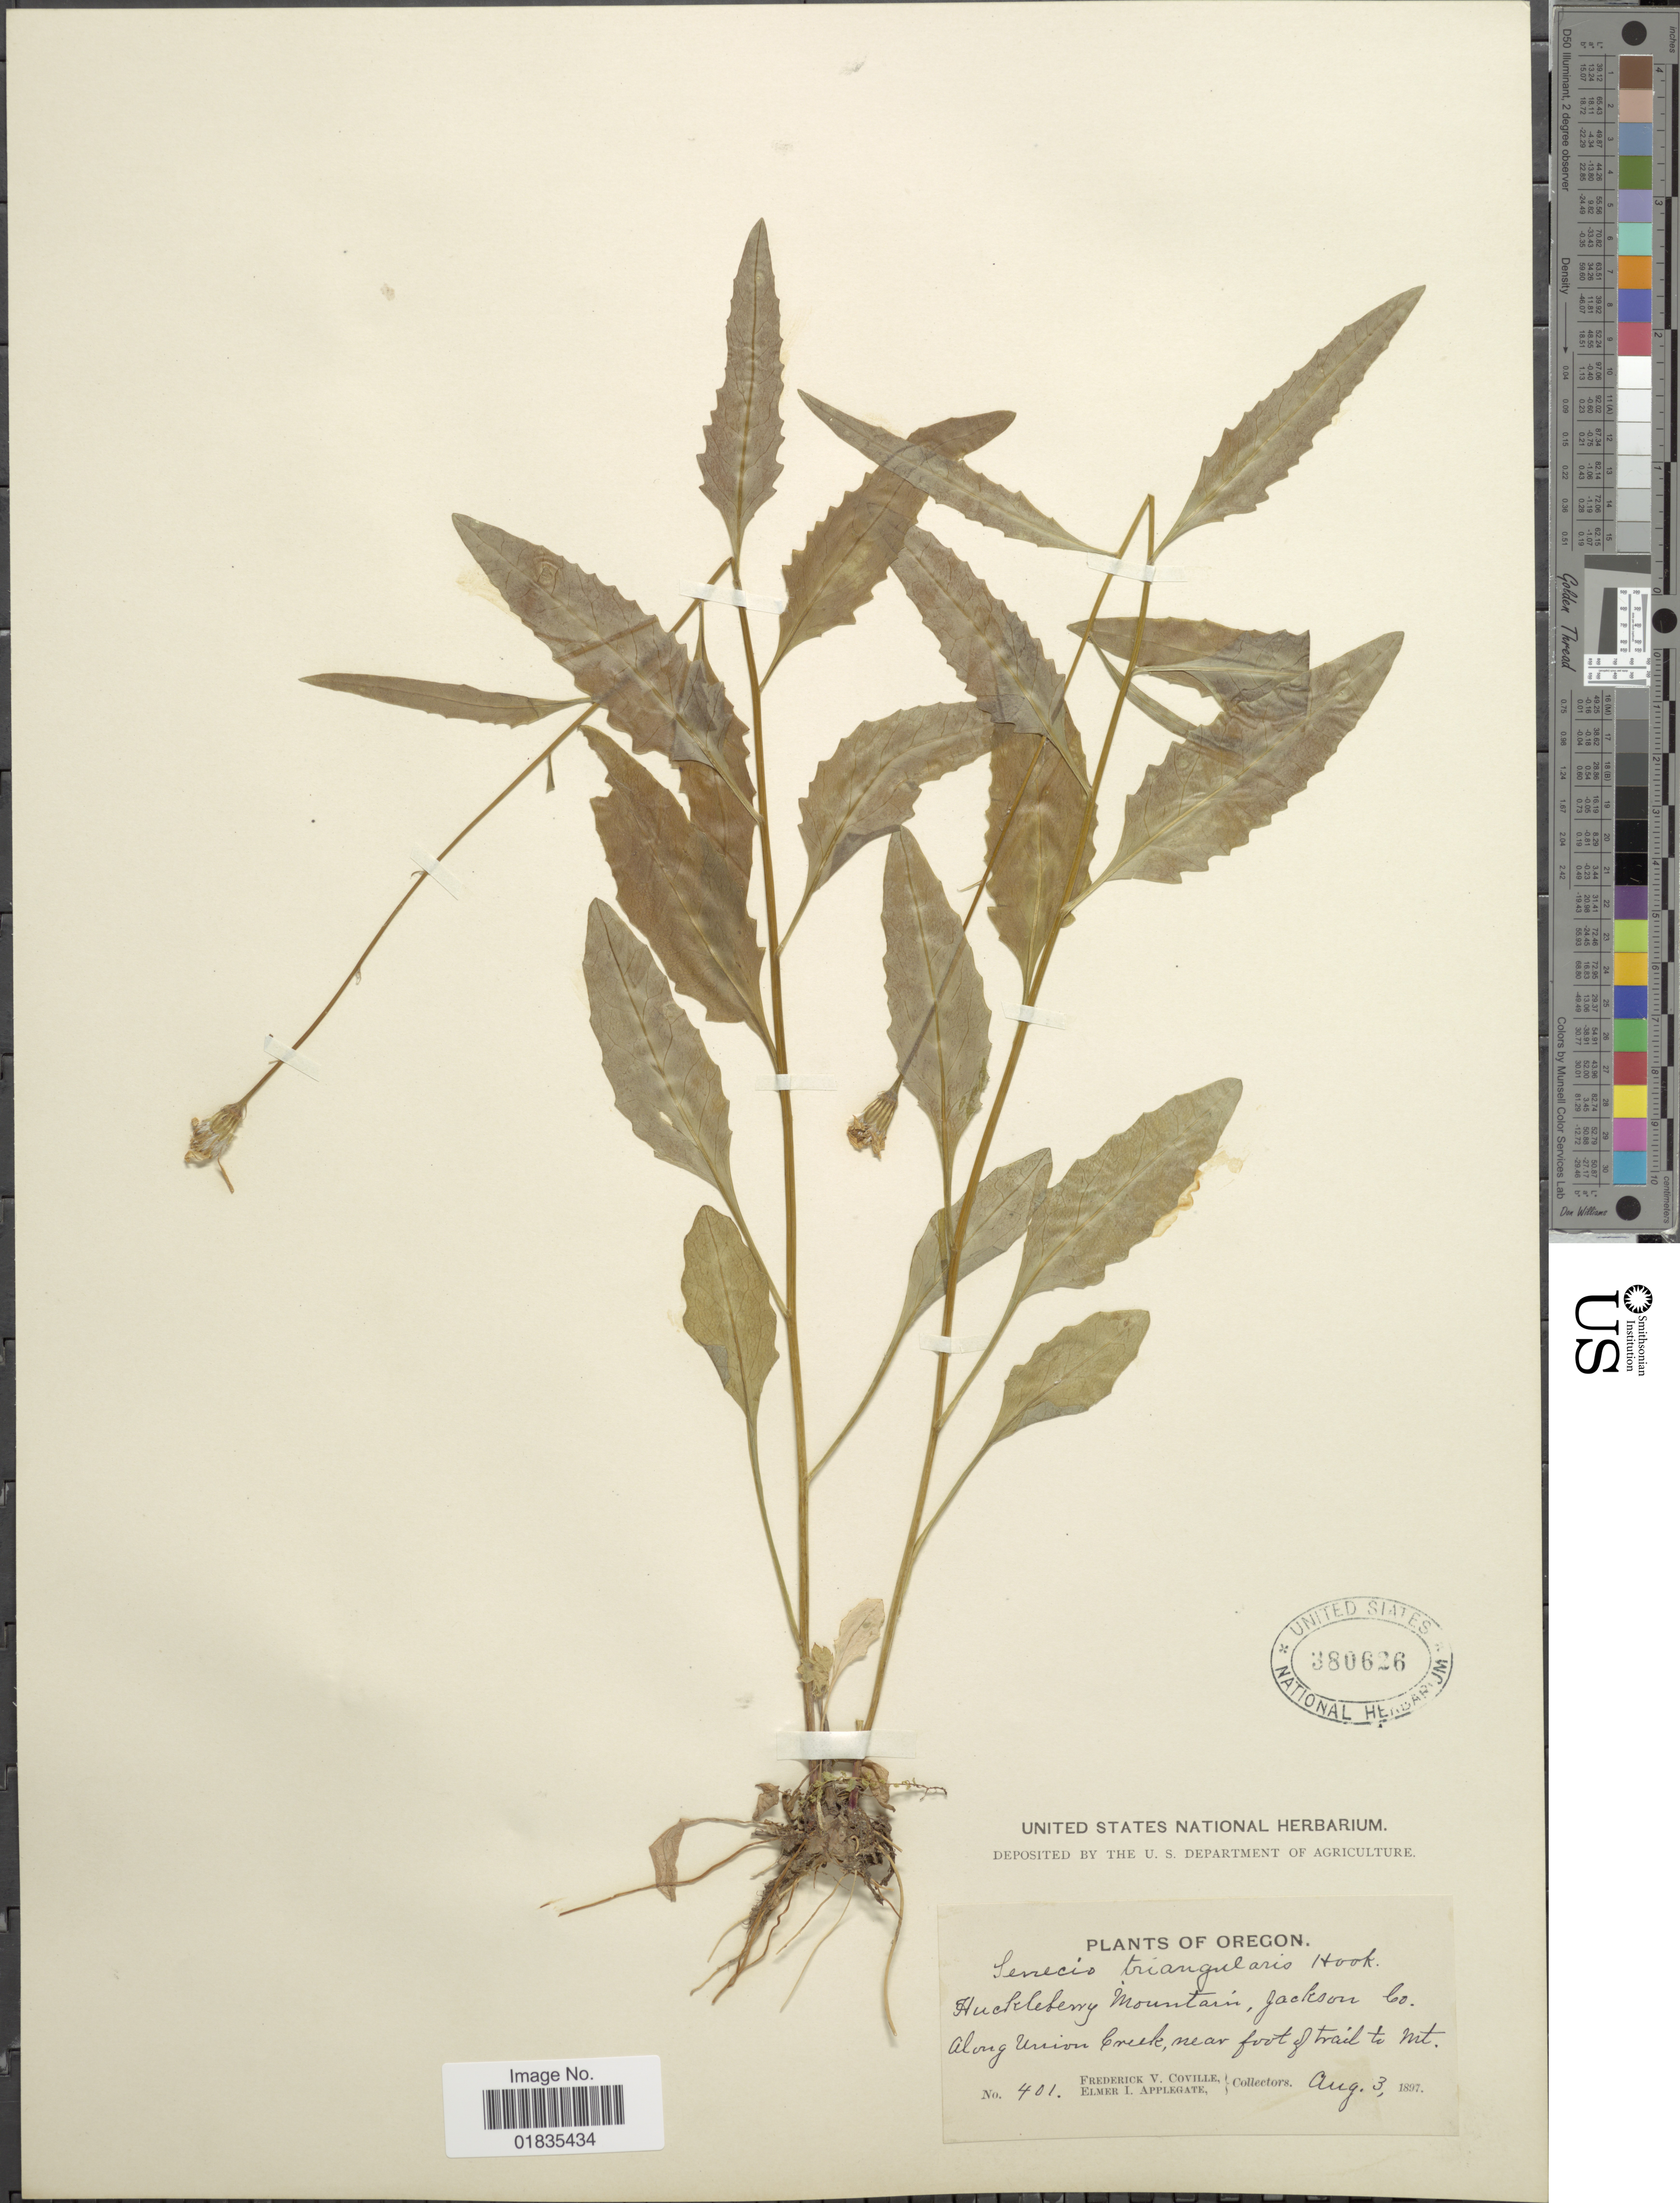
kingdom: Plantae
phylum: Tracheophyta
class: Magnoliopsida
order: Asterales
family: Asteraceae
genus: Senecio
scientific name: Senecio triangularis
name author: Hook.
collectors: F. V. Coville & E. I. Applegate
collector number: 401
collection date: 1897-08-03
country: United States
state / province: Oregon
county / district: Jackson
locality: Huckleberry Mountain, Jackson Co., along Union Creek, near foot of trail to Mt.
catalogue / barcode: US 380626